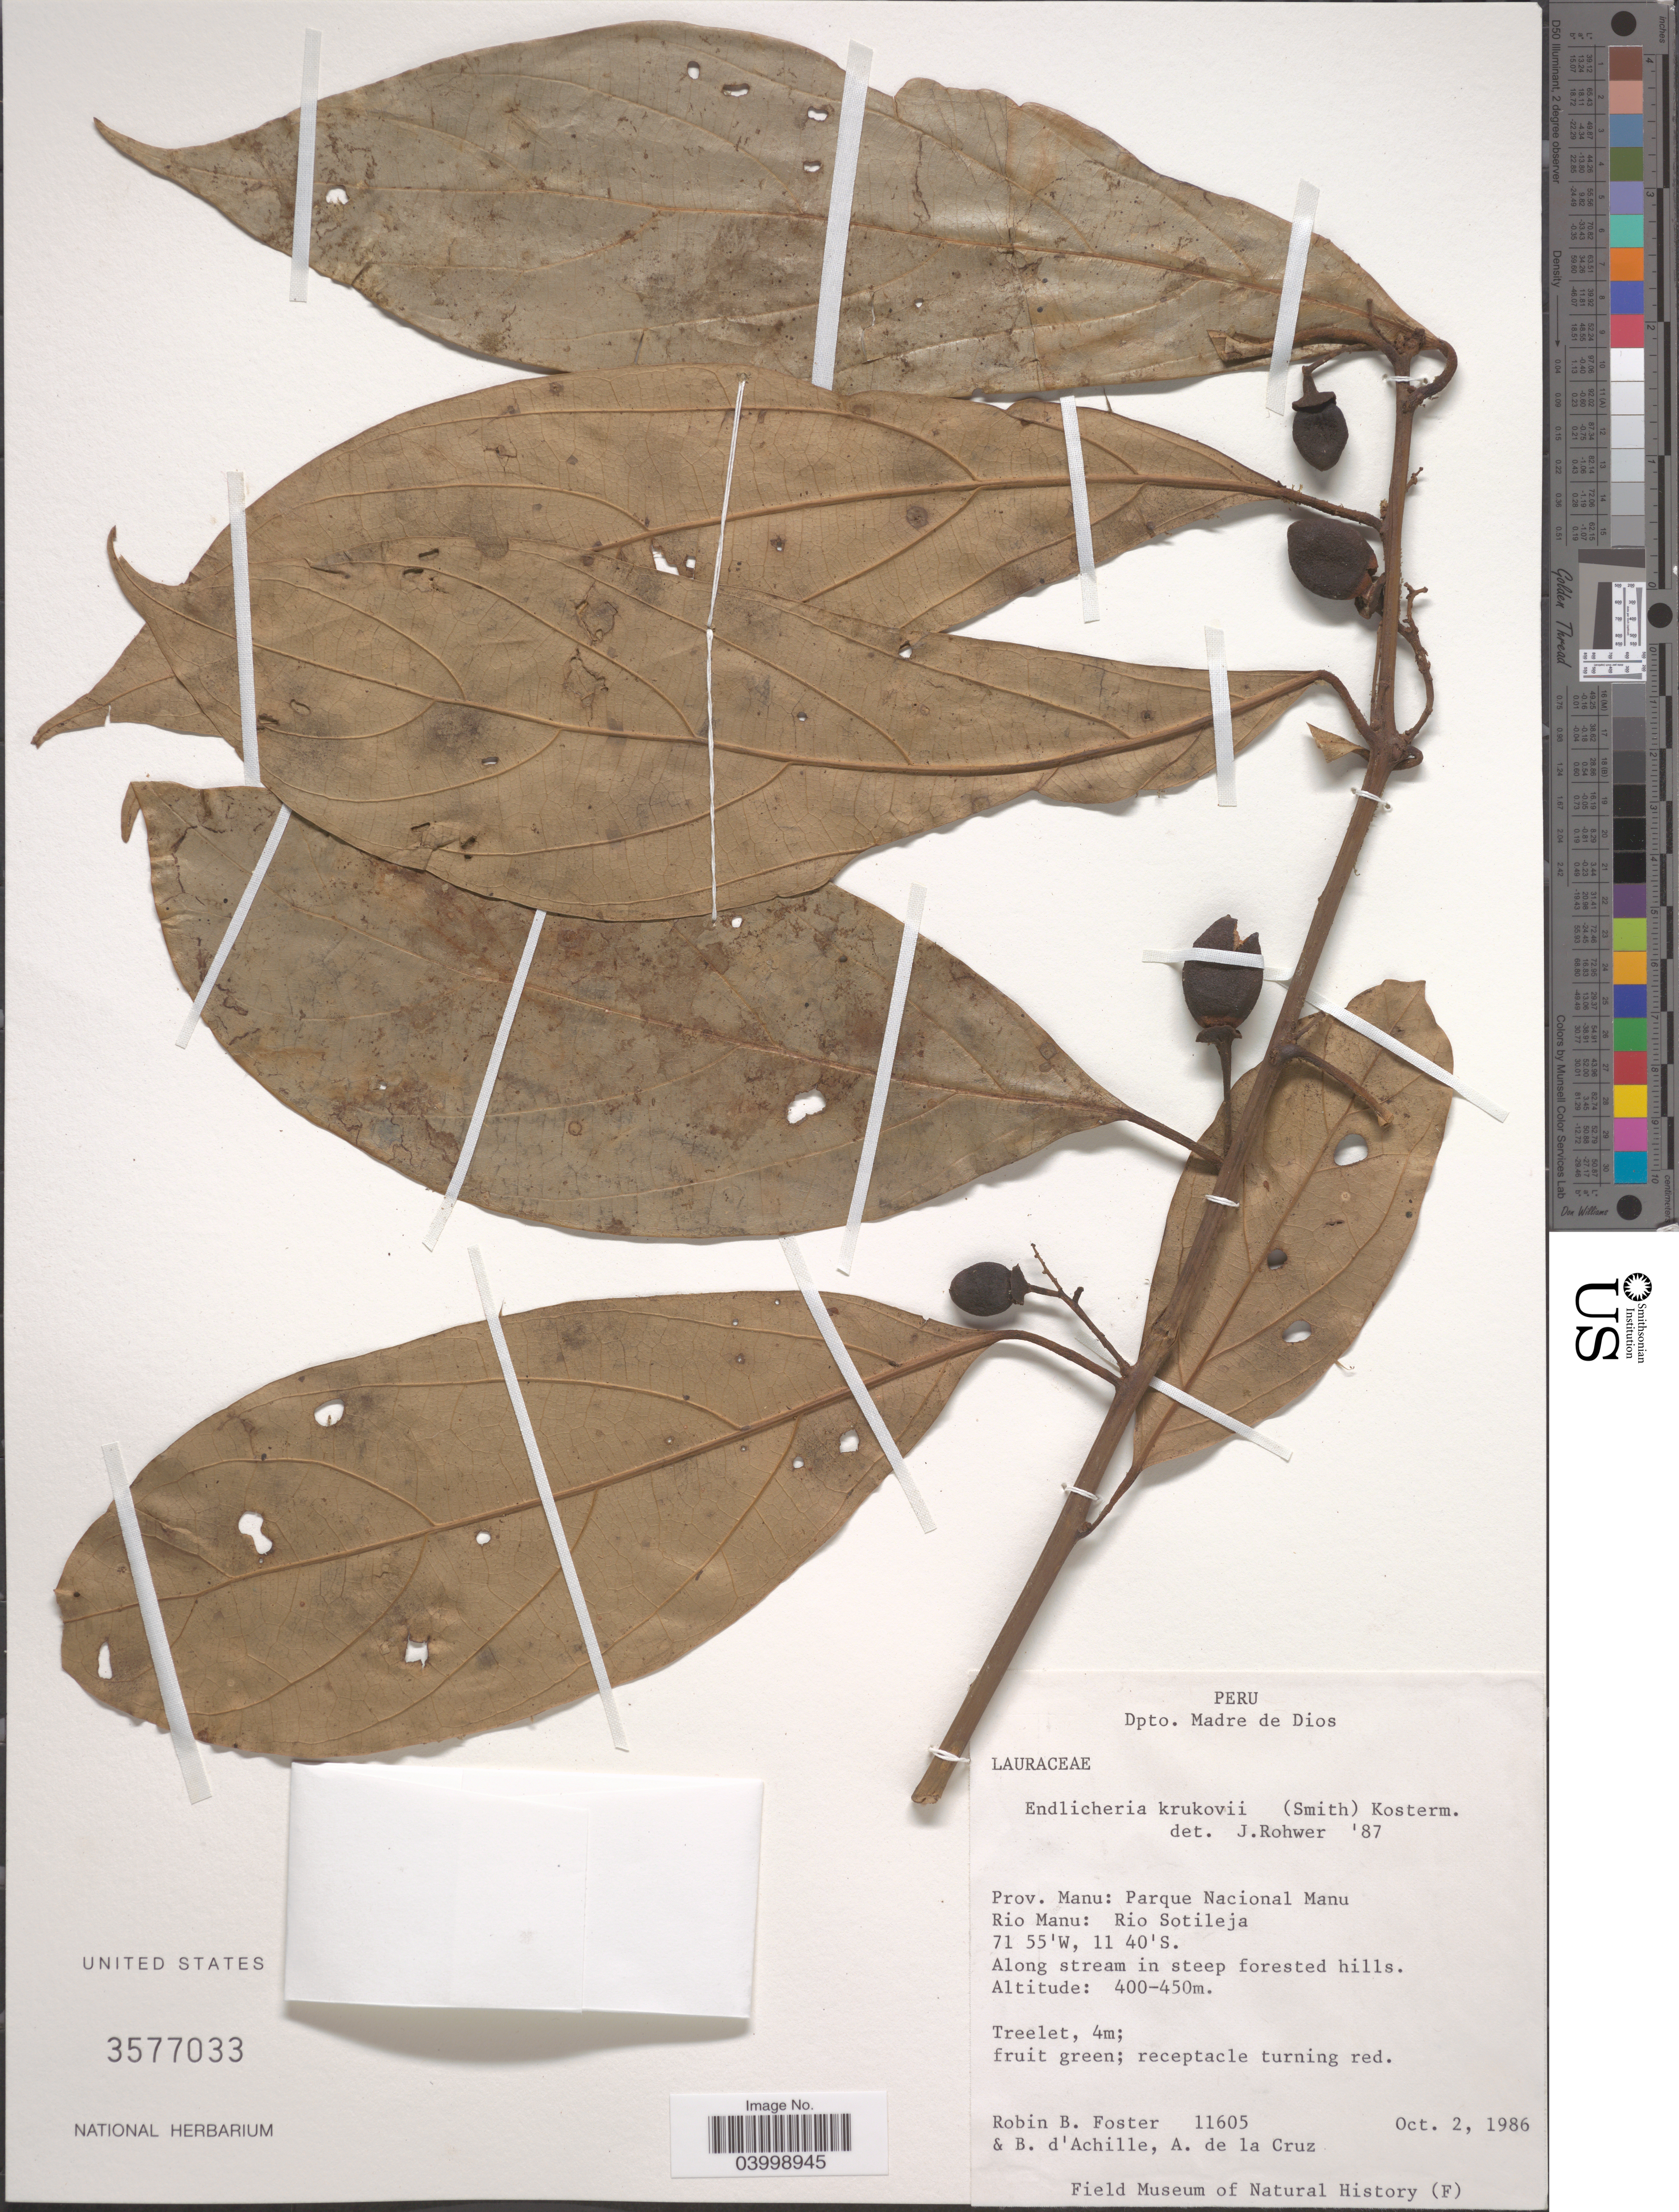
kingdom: Plantae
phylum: Tracheophyta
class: Magnoliopsida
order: Laurales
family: Lauraceae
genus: Endlicheria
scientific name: Endlicheria krukovii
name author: (A.C. Sm.) Kosterm.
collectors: R. B. Foster, B. d'Achille & A. de la Cruz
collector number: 11605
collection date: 1986-10-02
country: Peru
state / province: Madre de Dios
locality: Dpto. Madre de Dios. Prov. Manu: Parque Nacional Manu. Rio Manu: above Rio Sotileja.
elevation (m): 400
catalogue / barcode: US 3577033